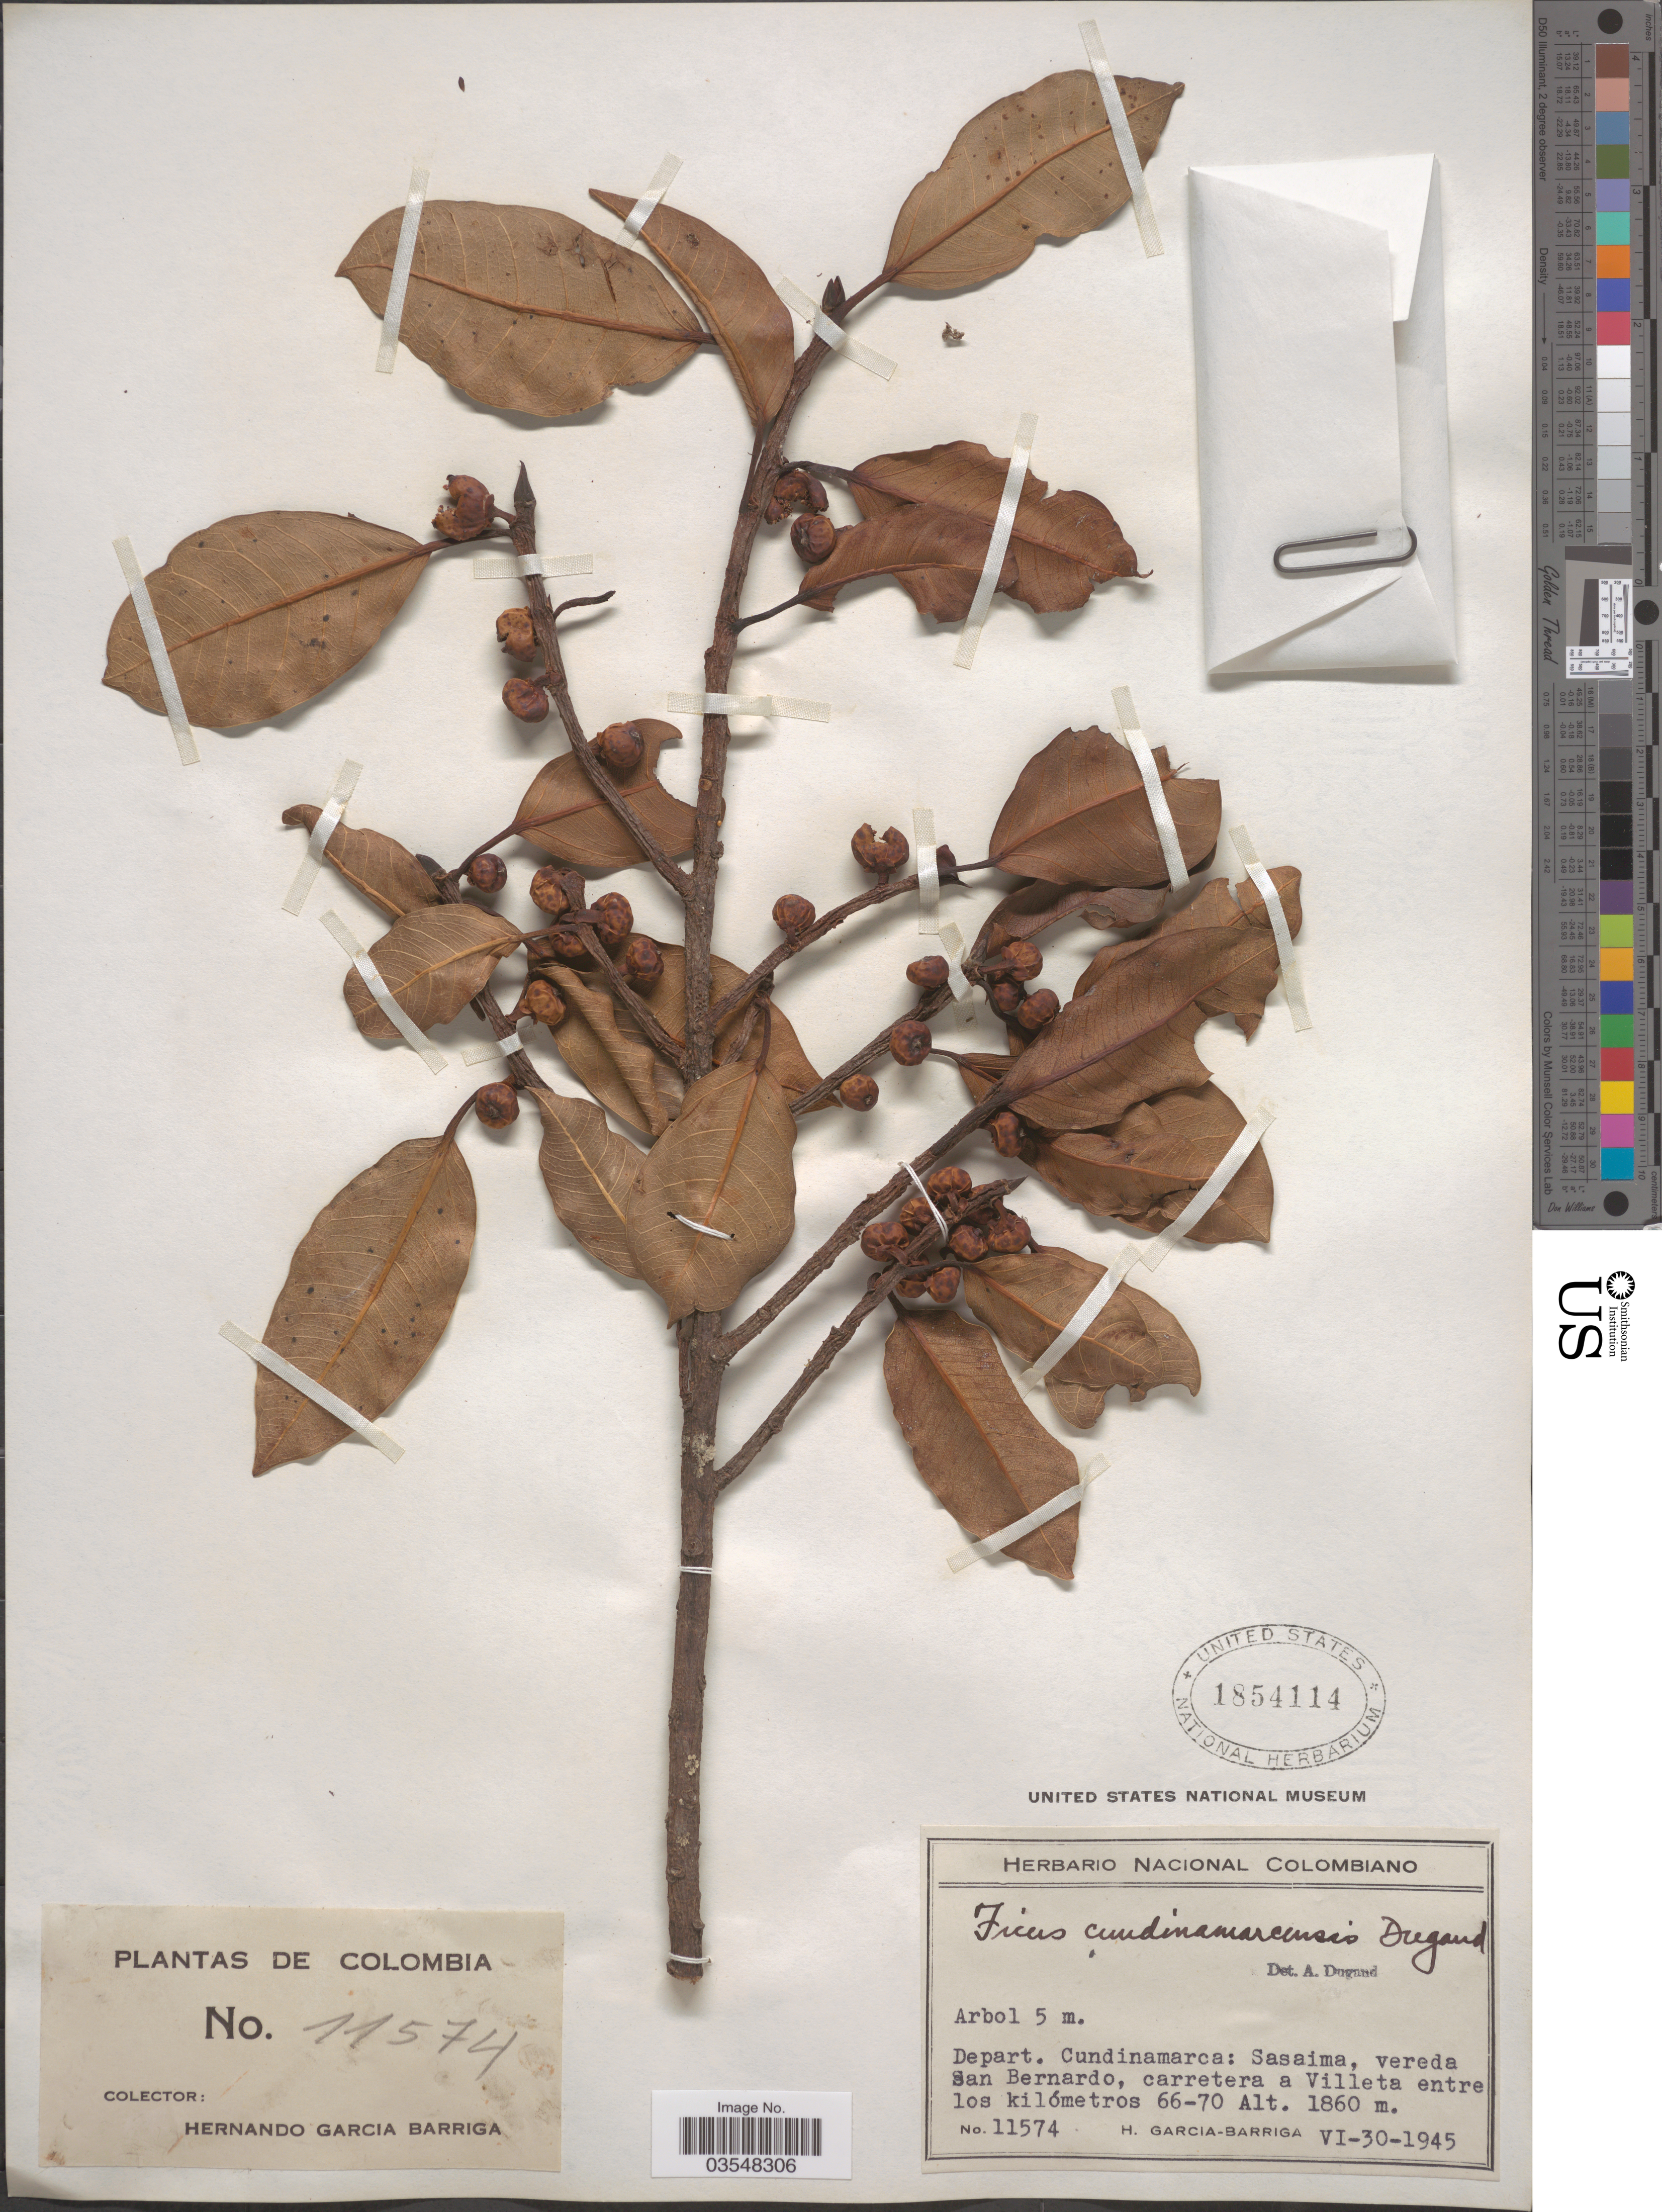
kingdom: Plantae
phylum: Tracheophyta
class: Magnoliopsida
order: Rosales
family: Moraceae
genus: Ficus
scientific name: Ficus andicola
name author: Standl.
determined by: Cardoso Pederneiras, L.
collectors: H. García Barriga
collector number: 11574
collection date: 1945-06-30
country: Colombia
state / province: Cundinamarca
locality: Depart. Cundinamarca: Sasaima, vereda San Bernardo, carretera a Villeta entre los kilómetros 66-70.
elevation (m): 1860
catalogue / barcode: US 1854114